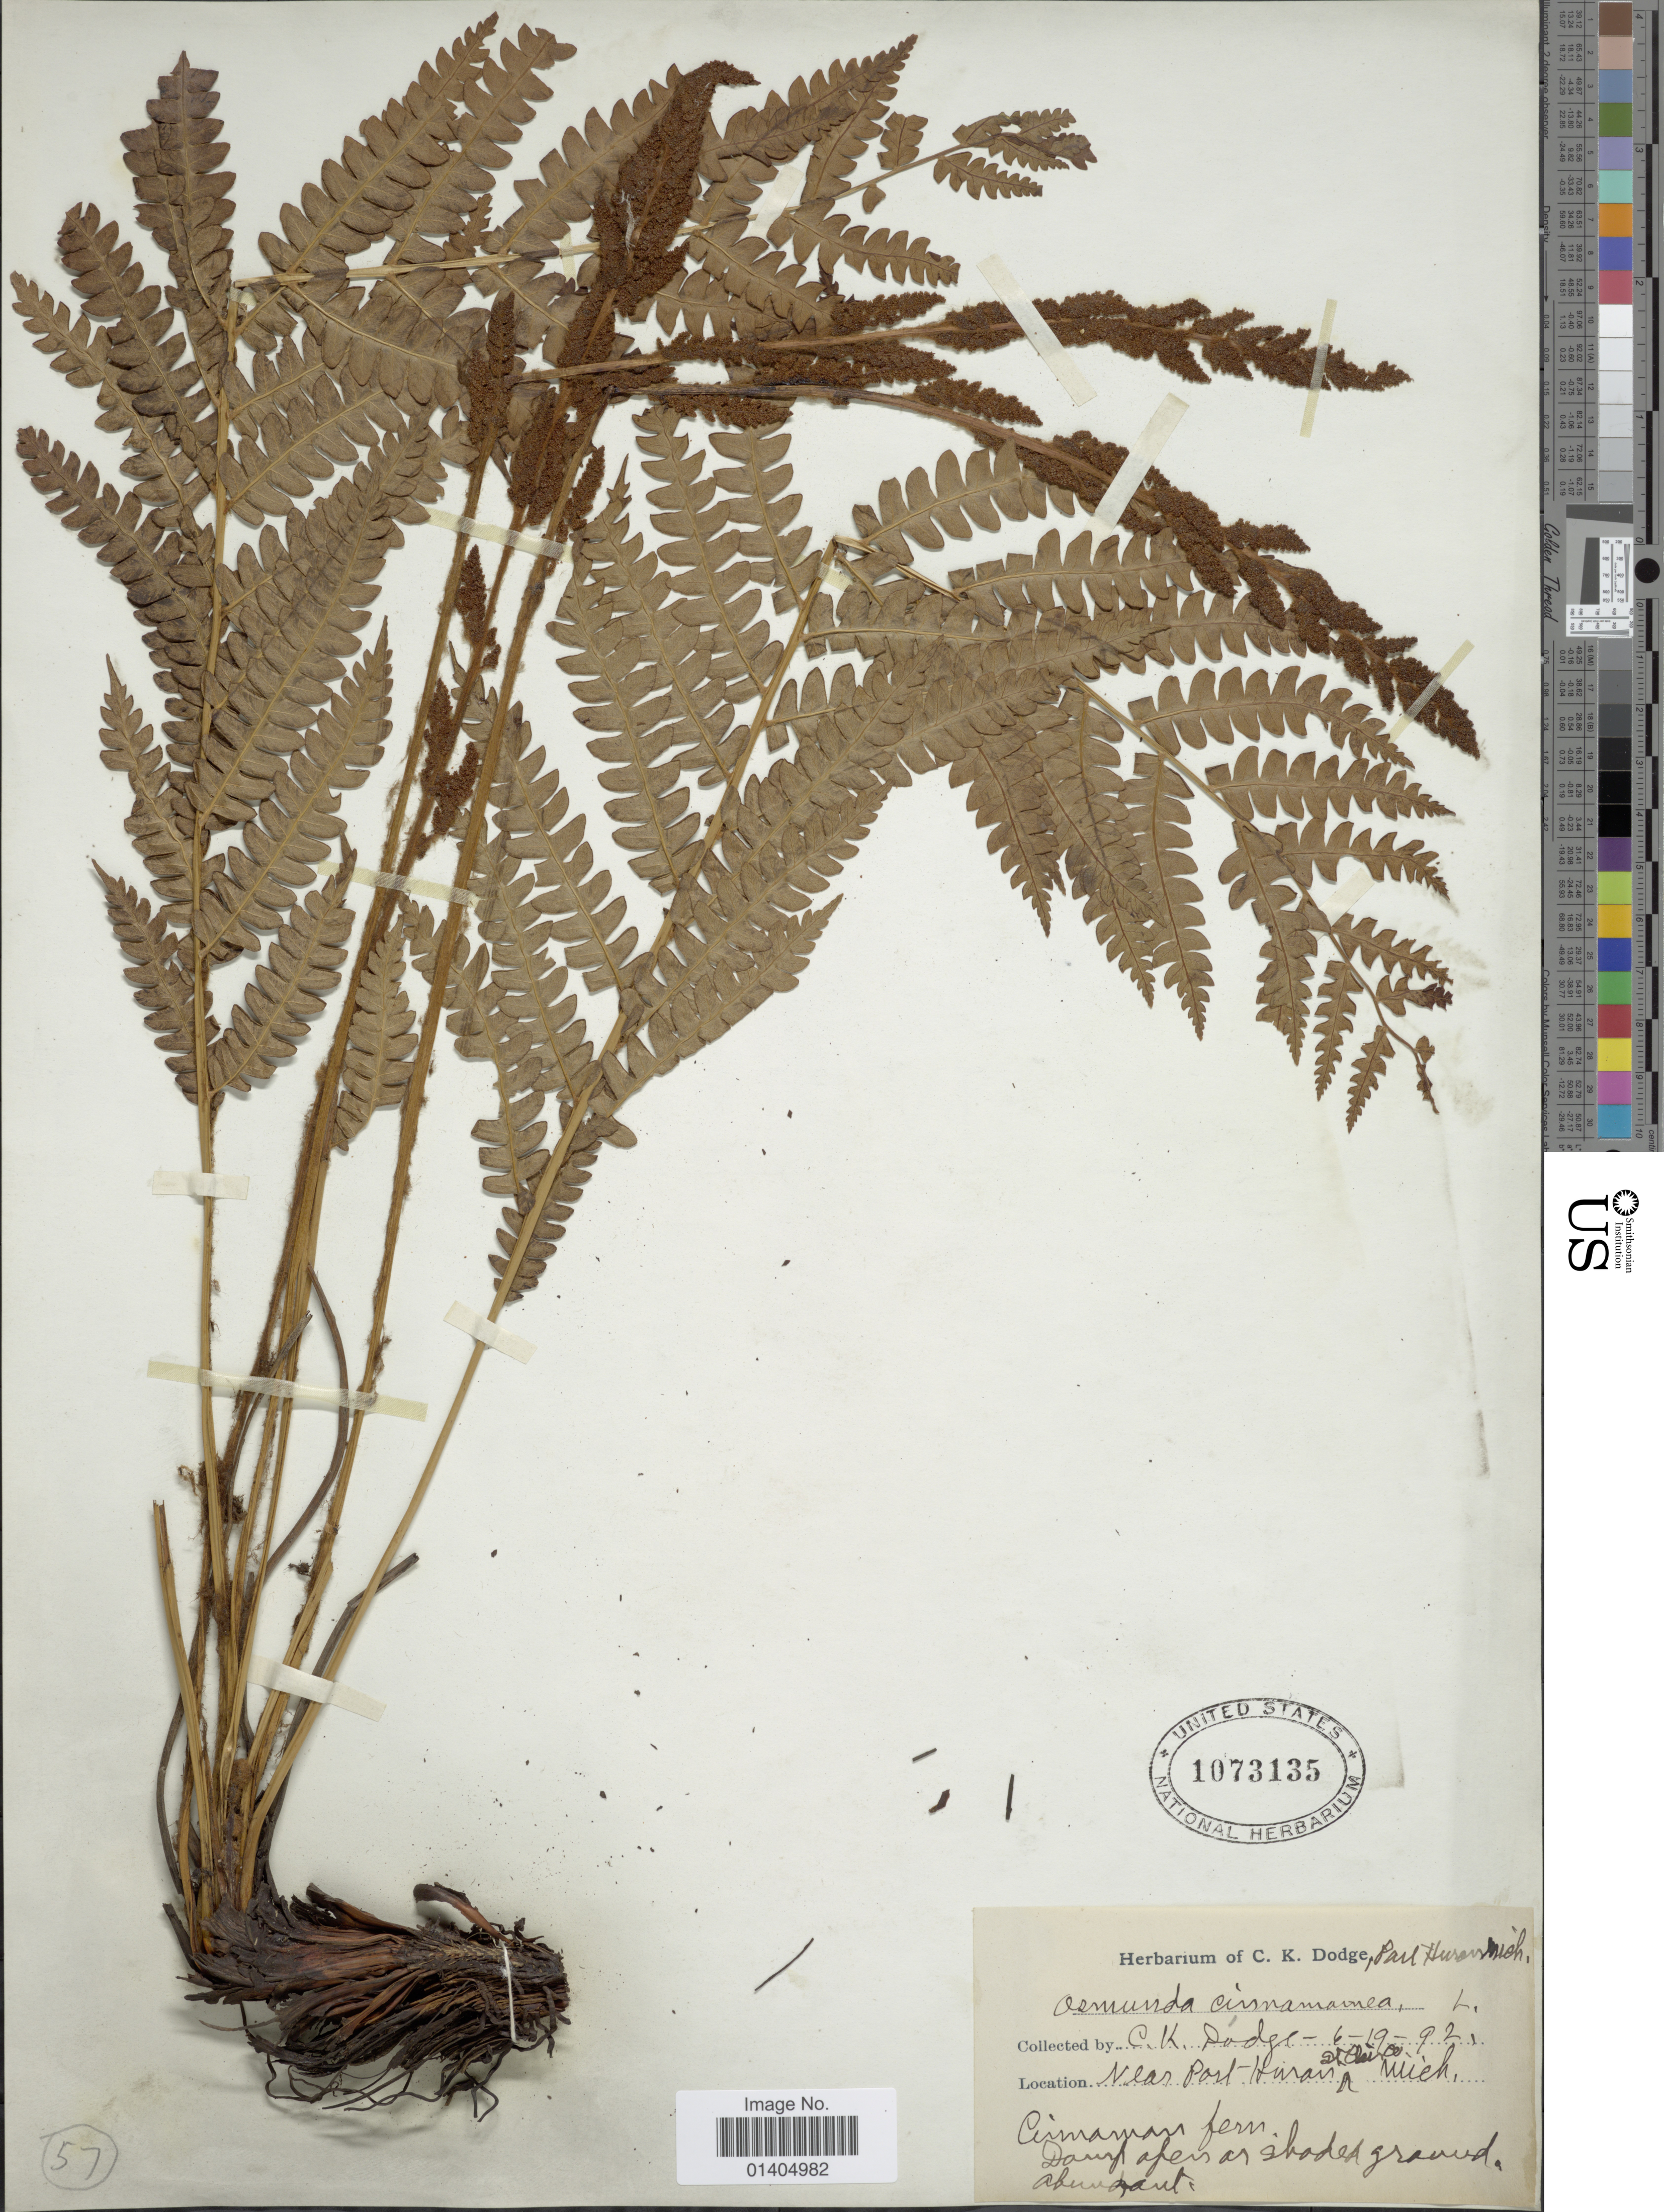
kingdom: Plantae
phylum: Tracheophyta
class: Polypodiopsida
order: Osmundales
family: Osmundaceae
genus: Osmundastrum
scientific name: Osmundastrum cinnamomeum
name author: (L.) C. Presl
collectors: C. Dodge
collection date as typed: Transcribed d/m/y: 19/6/92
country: United States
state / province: Michigan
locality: Near Port Huron, St. Clair Co.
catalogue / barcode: US 1073135